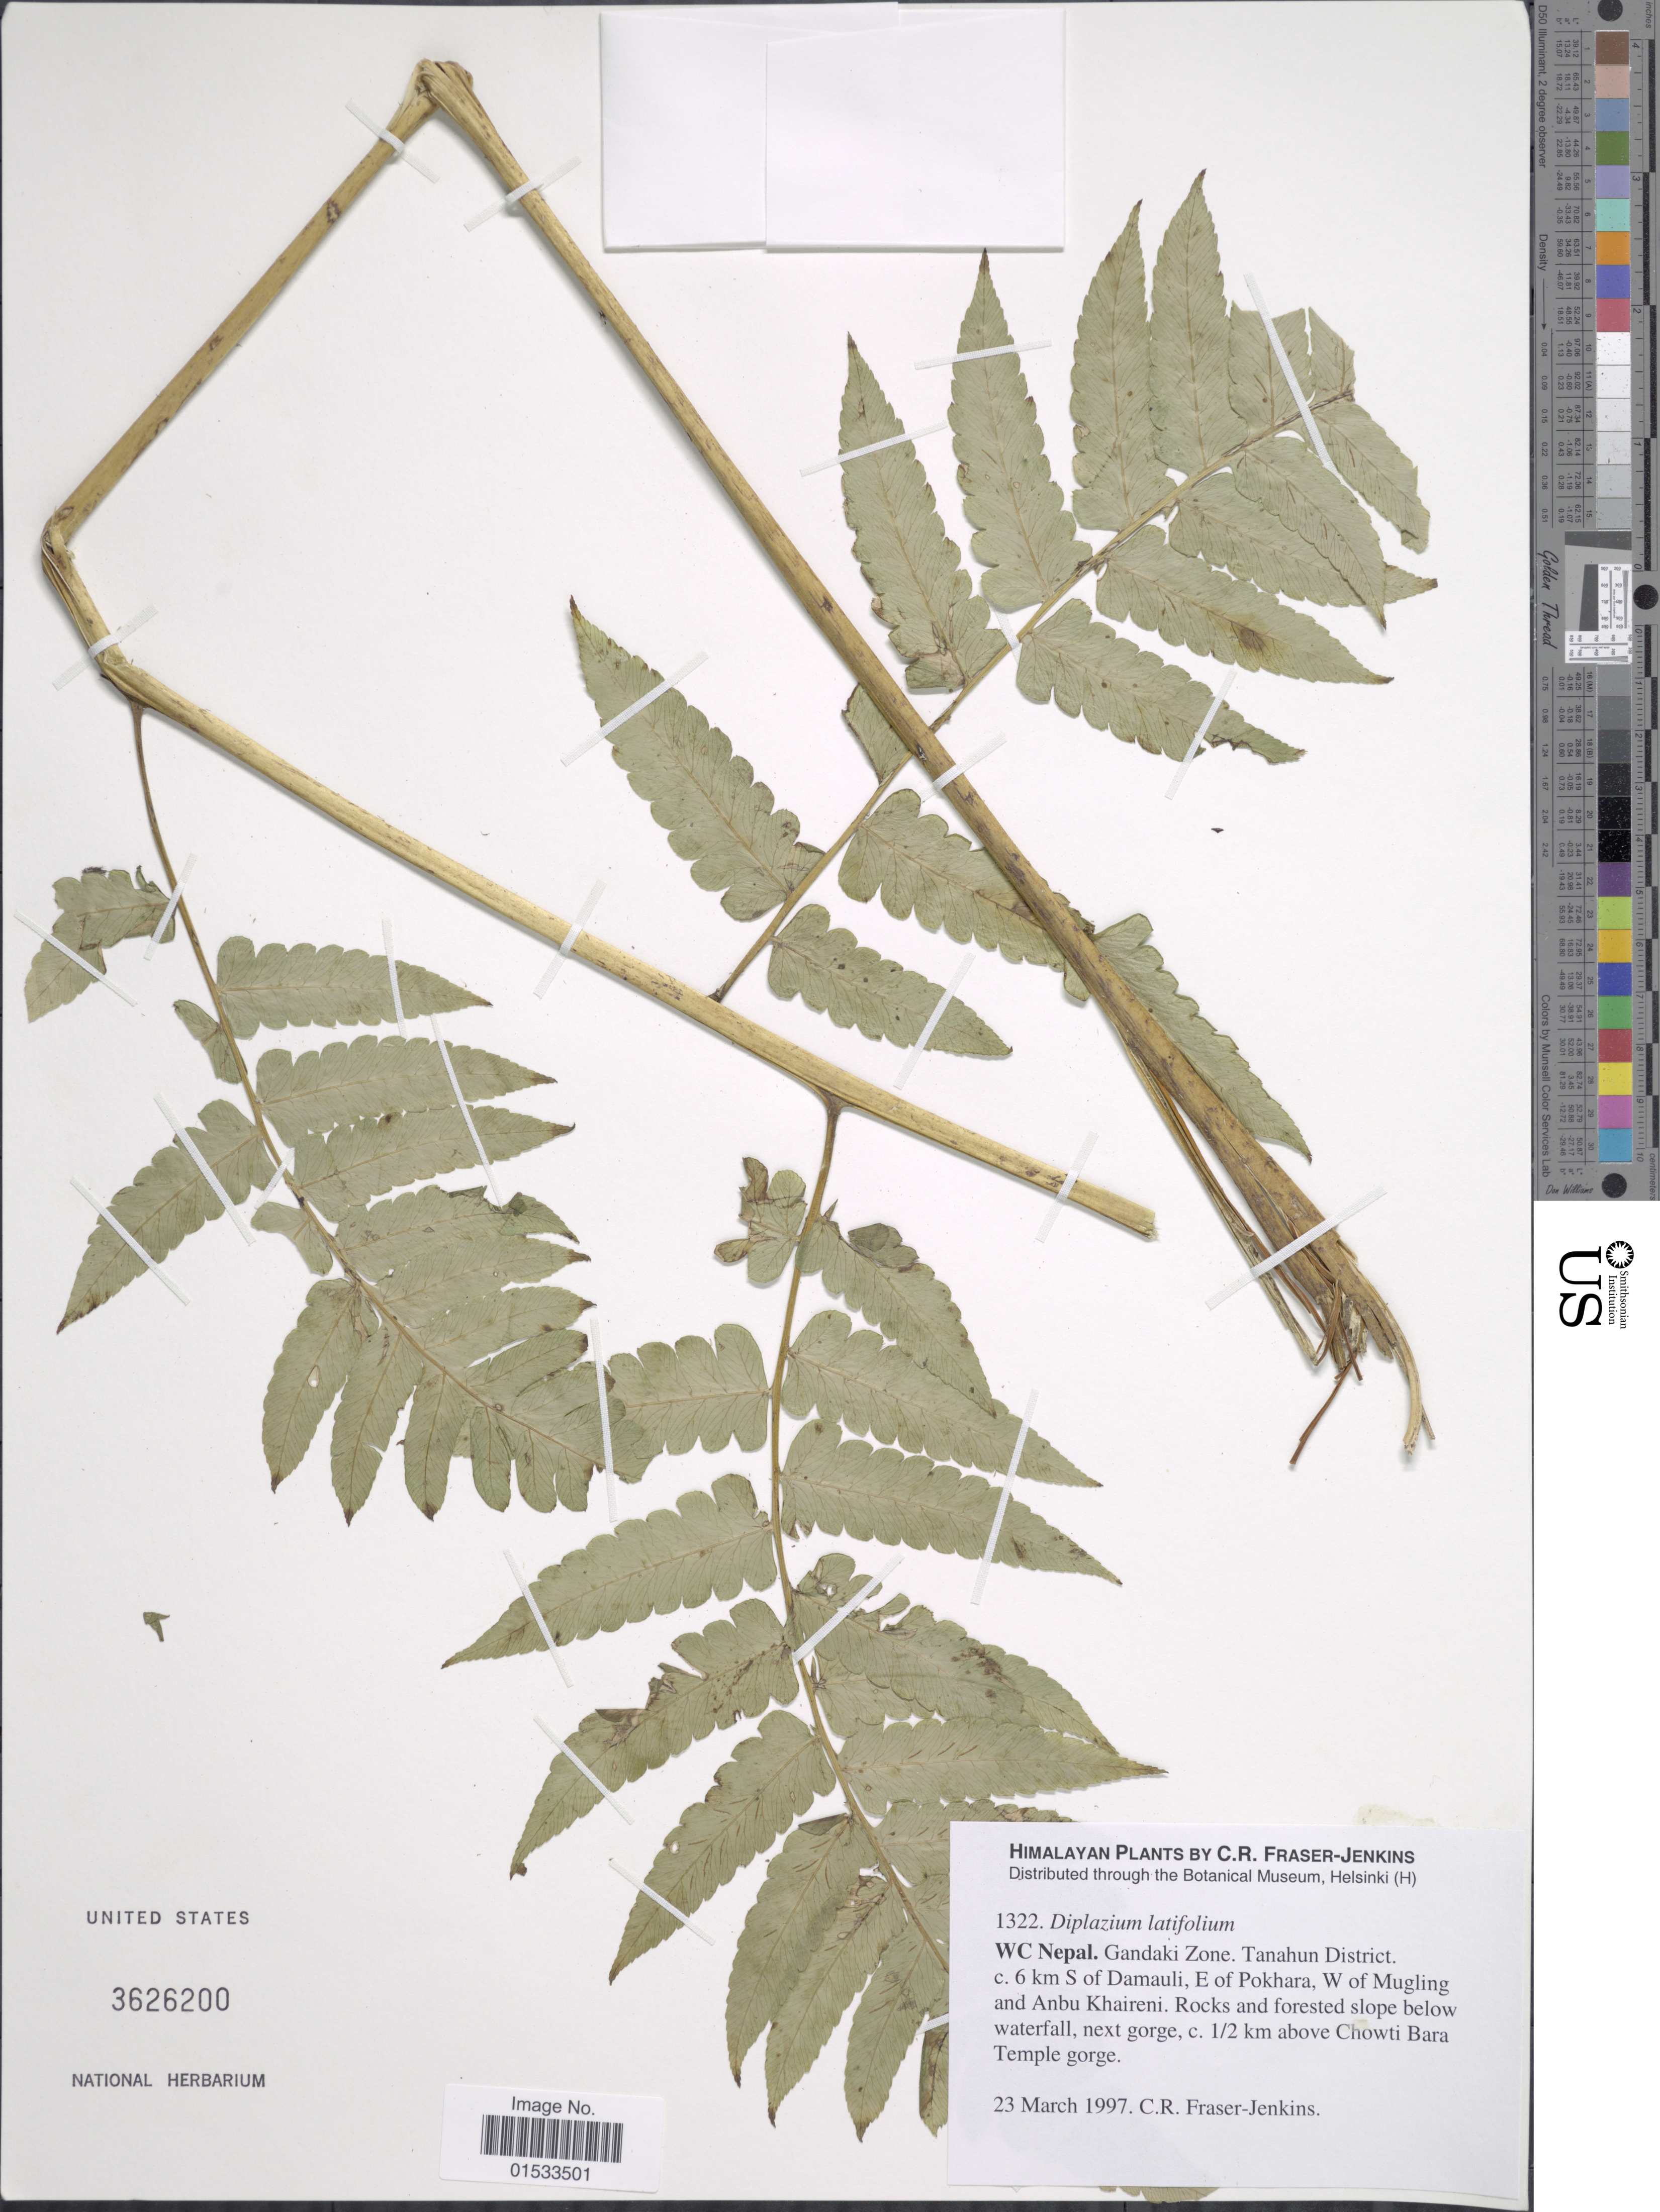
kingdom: Plantae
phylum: Tracheophyta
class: Polypodiopsida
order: Polypodiales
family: Athyriaceae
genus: Diplazium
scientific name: Diplazium latifolium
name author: (D. Don) T. Moore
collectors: C. R. Fraser-Jenkins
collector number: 1322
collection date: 1997-03-23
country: Nepal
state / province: Gandaki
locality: Gandaki Zone, Tanahun District, c. 6 km S of Damaulo, E of Pokhara, W of Mugling and Anbu Khaireni, Rocks and forested slope below waterfall, next gorge, c. 1.2 km above Chowti Bara Temple gorge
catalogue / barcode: US 3626200